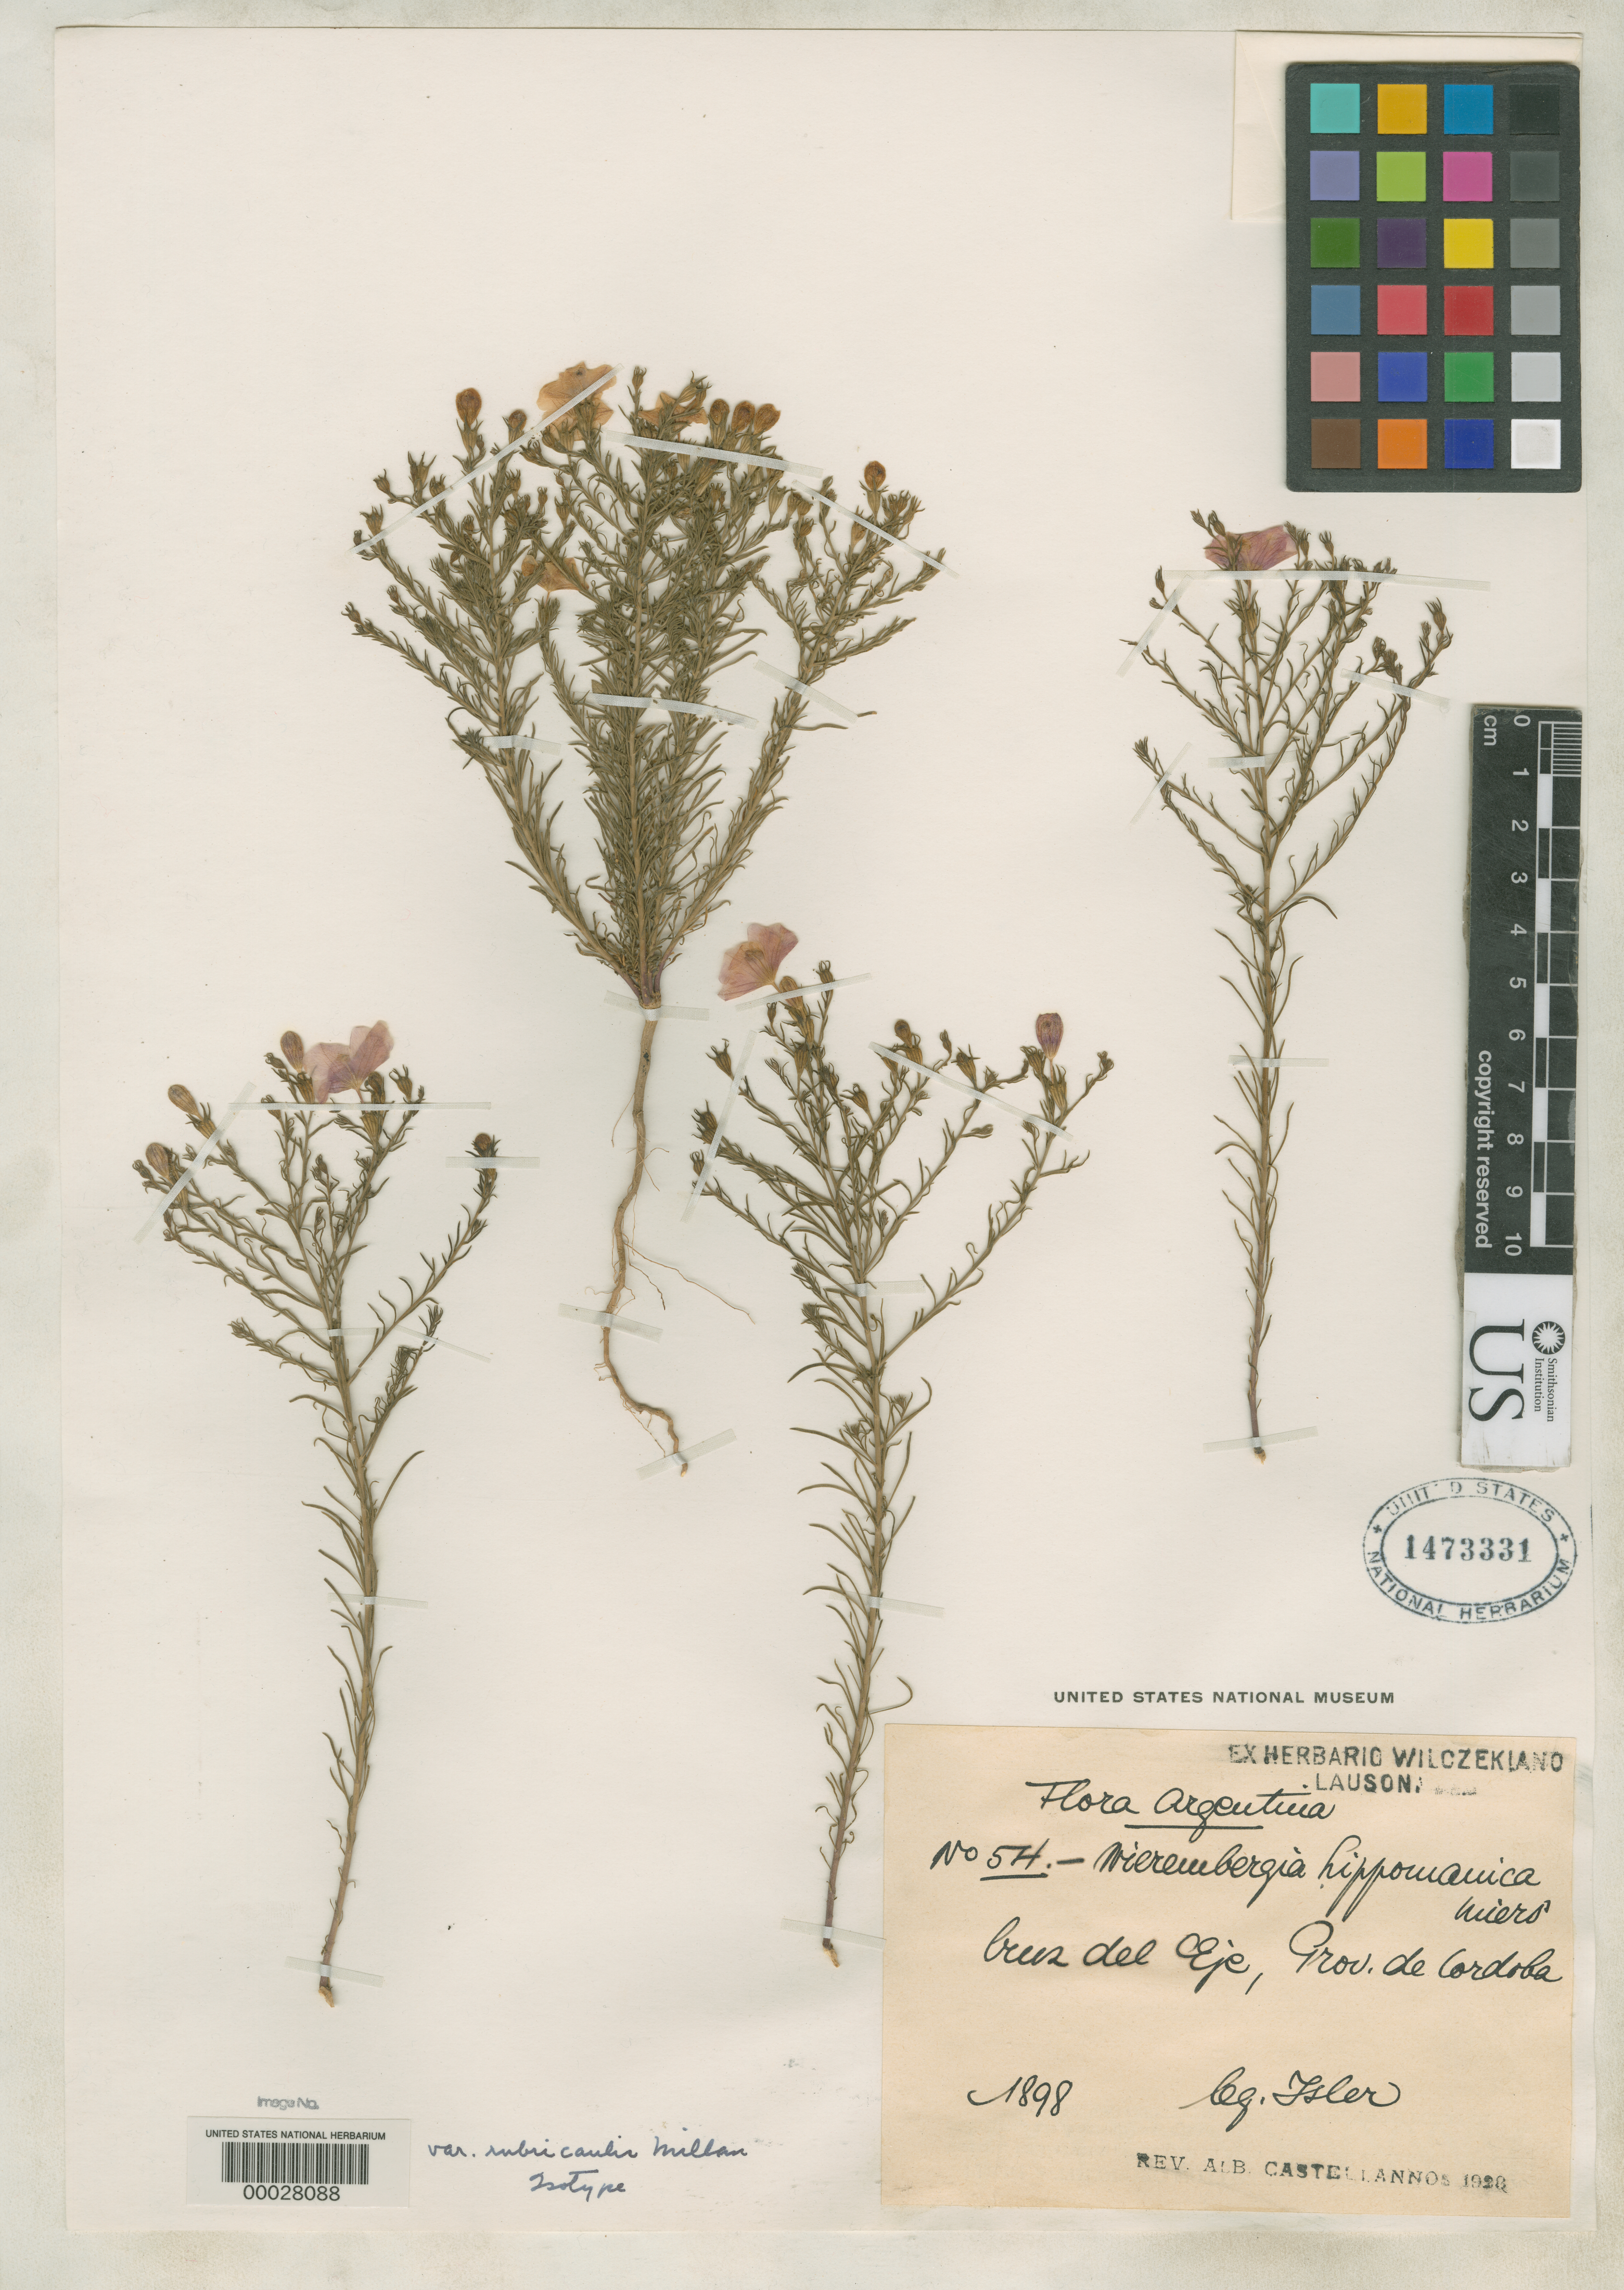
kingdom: Plantae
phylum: Tracheophyta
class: Magnoliopsida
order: Solanales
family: Solanaceae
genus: Nierembergia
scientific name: Nierembergia hippomanica var. rubricaulis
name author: Millan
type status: Isotype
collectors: -. Isler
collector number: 54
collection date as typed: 1898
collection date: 1898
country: Argentina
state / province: Córdoba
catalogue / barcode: US 1473331